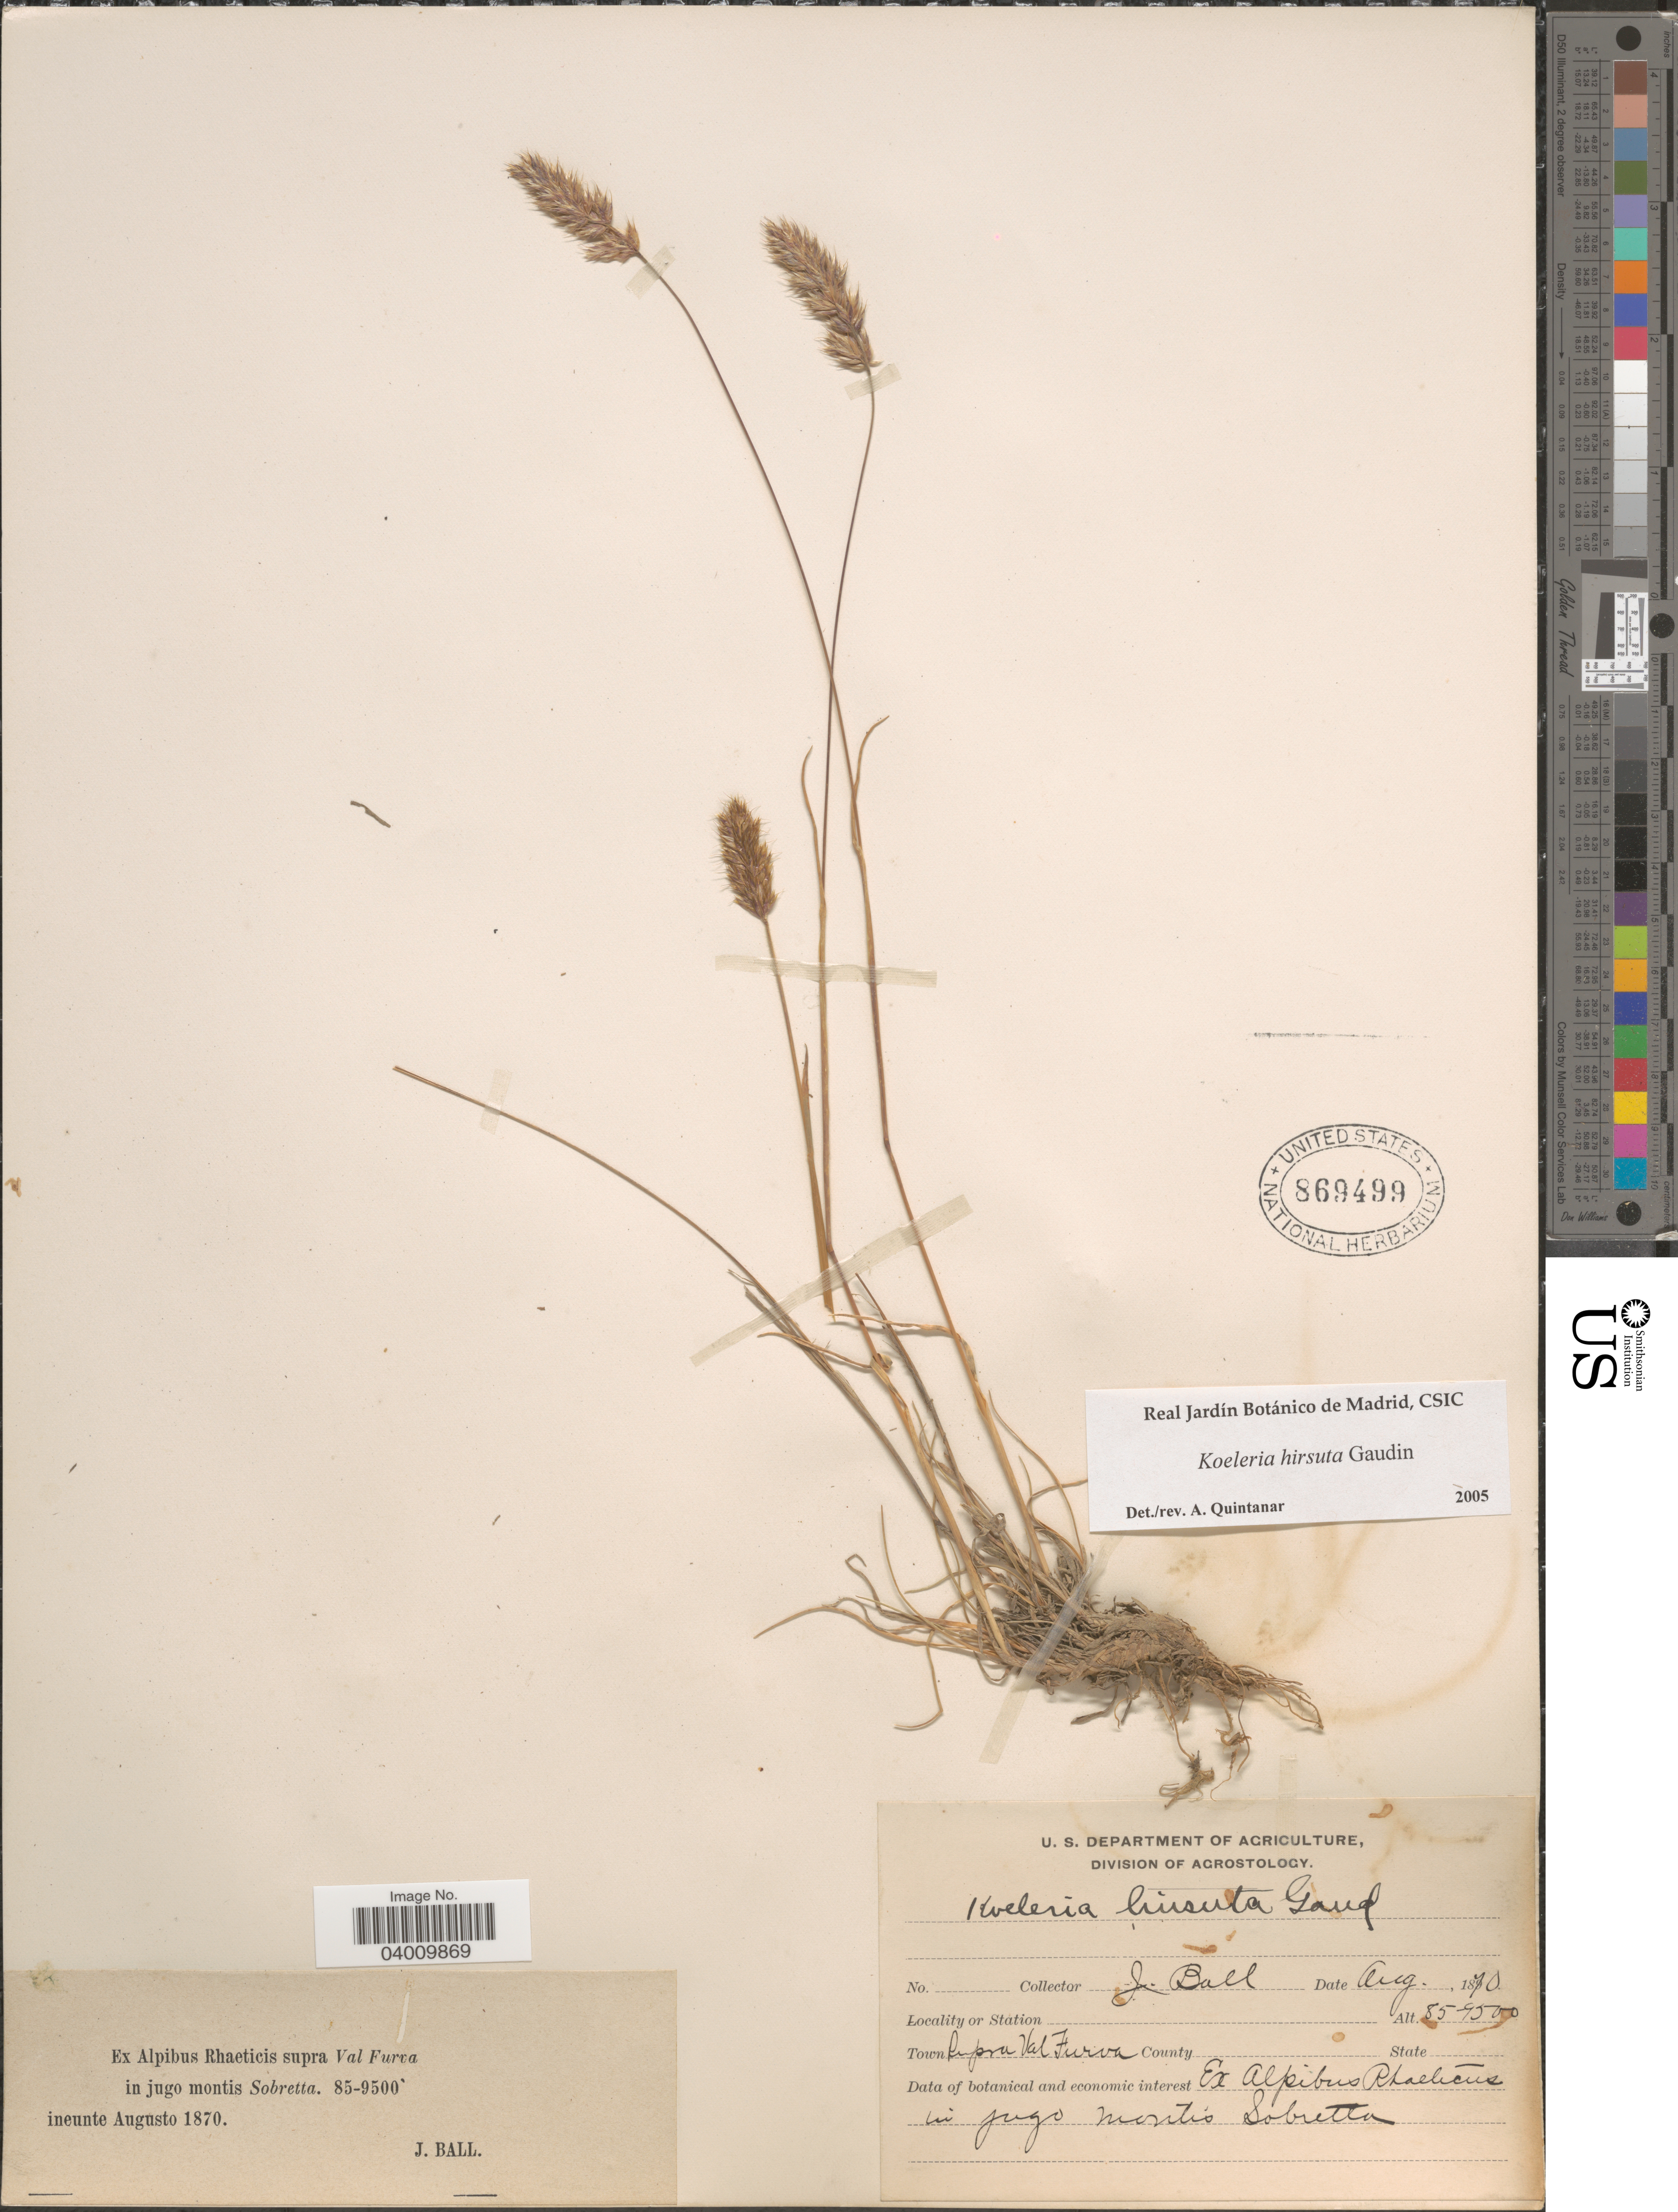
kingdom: Plantae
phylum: Tracheophyta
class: Liliopsida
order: Poales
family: Poaceae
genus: Koeleria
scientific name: Koeleria hirsuta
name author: Gaudin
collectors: J. Ball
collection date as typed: inuente Augusto 1870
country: Italy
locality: Ex Alpibus Rhaeticis supra Val Furva in jugo montis Sobretta. Town Supra Val Furva.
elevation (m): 2591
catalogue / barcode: US 869499